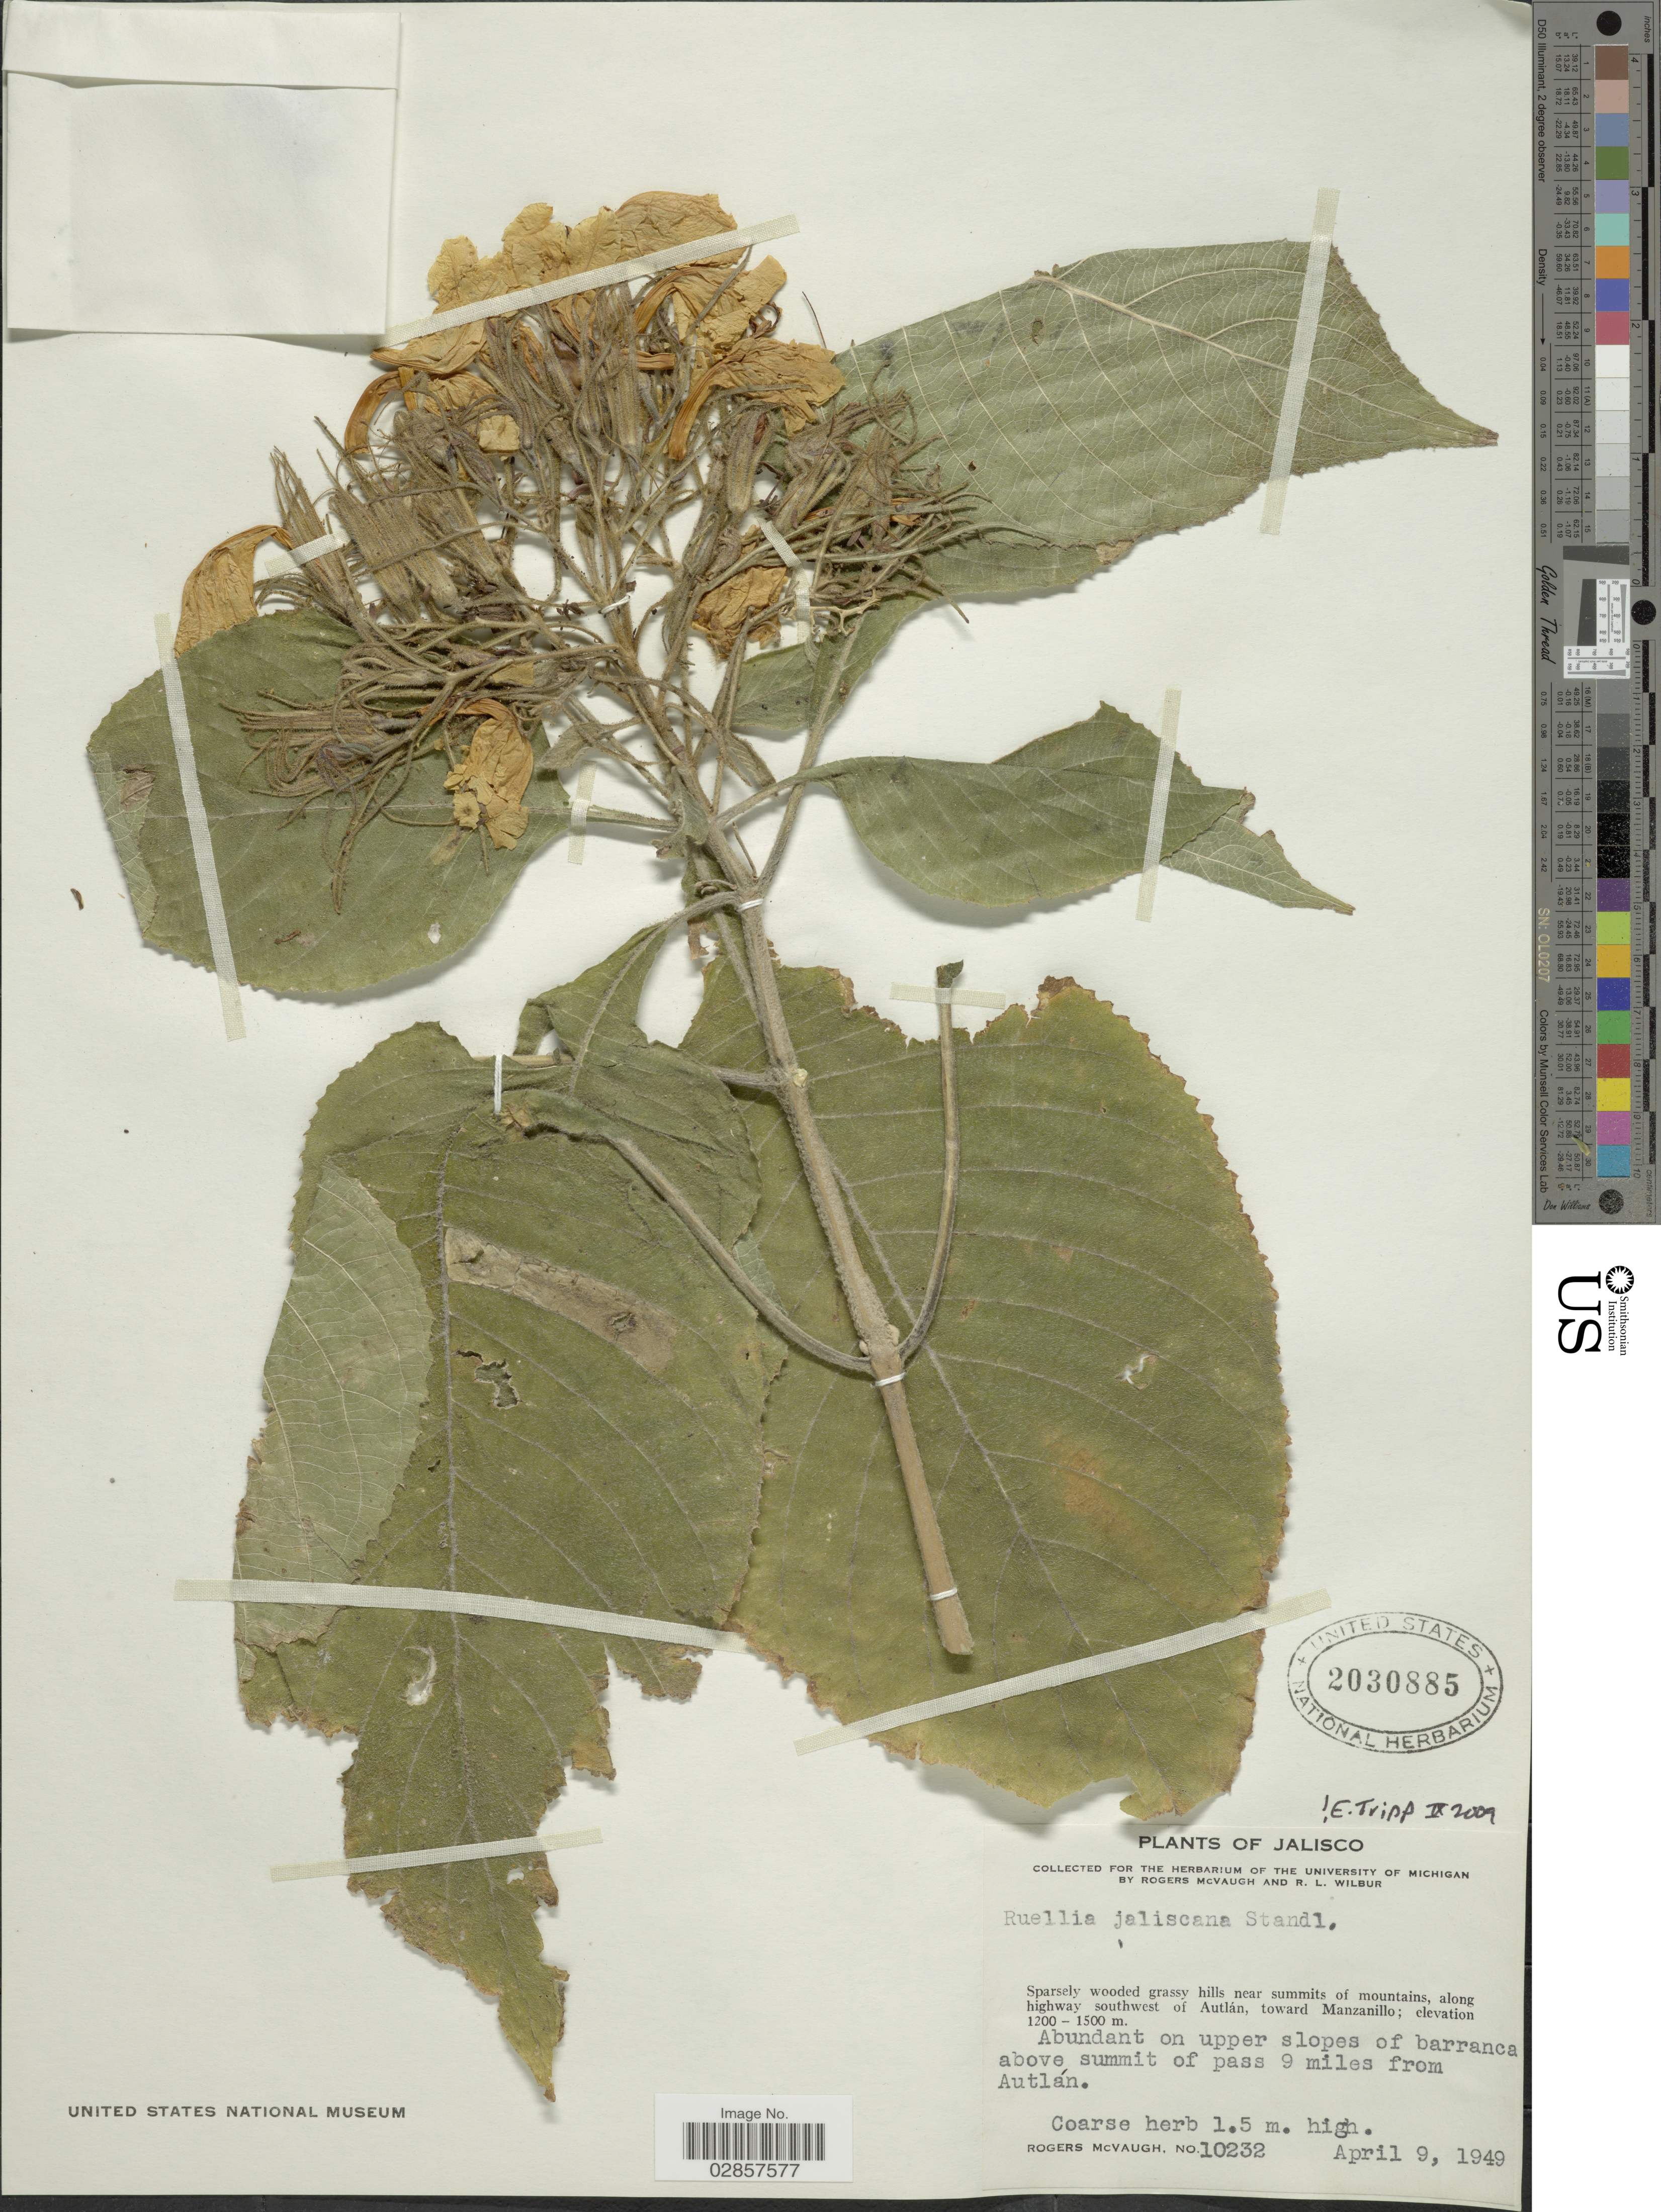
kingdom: Plantae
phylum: Tracheophyta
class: Magnoliopsida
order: Lamiales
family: Acanthaceae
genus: Ruellia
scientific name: Ruellia jaliscana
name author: Standl.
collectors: R. McVaugh & R. L. Wilbur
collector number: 10232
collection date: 1949-04-09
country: Mexico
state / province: Jalisco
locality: Sparsely wooded grassy hills near summits of mountains, along highway southwest of Autlán, toward Manzanillo, Abundant on upper slopes of barranca above summit of pass 9 miles from Autlán.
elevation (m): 1200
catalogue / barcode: US 2030885